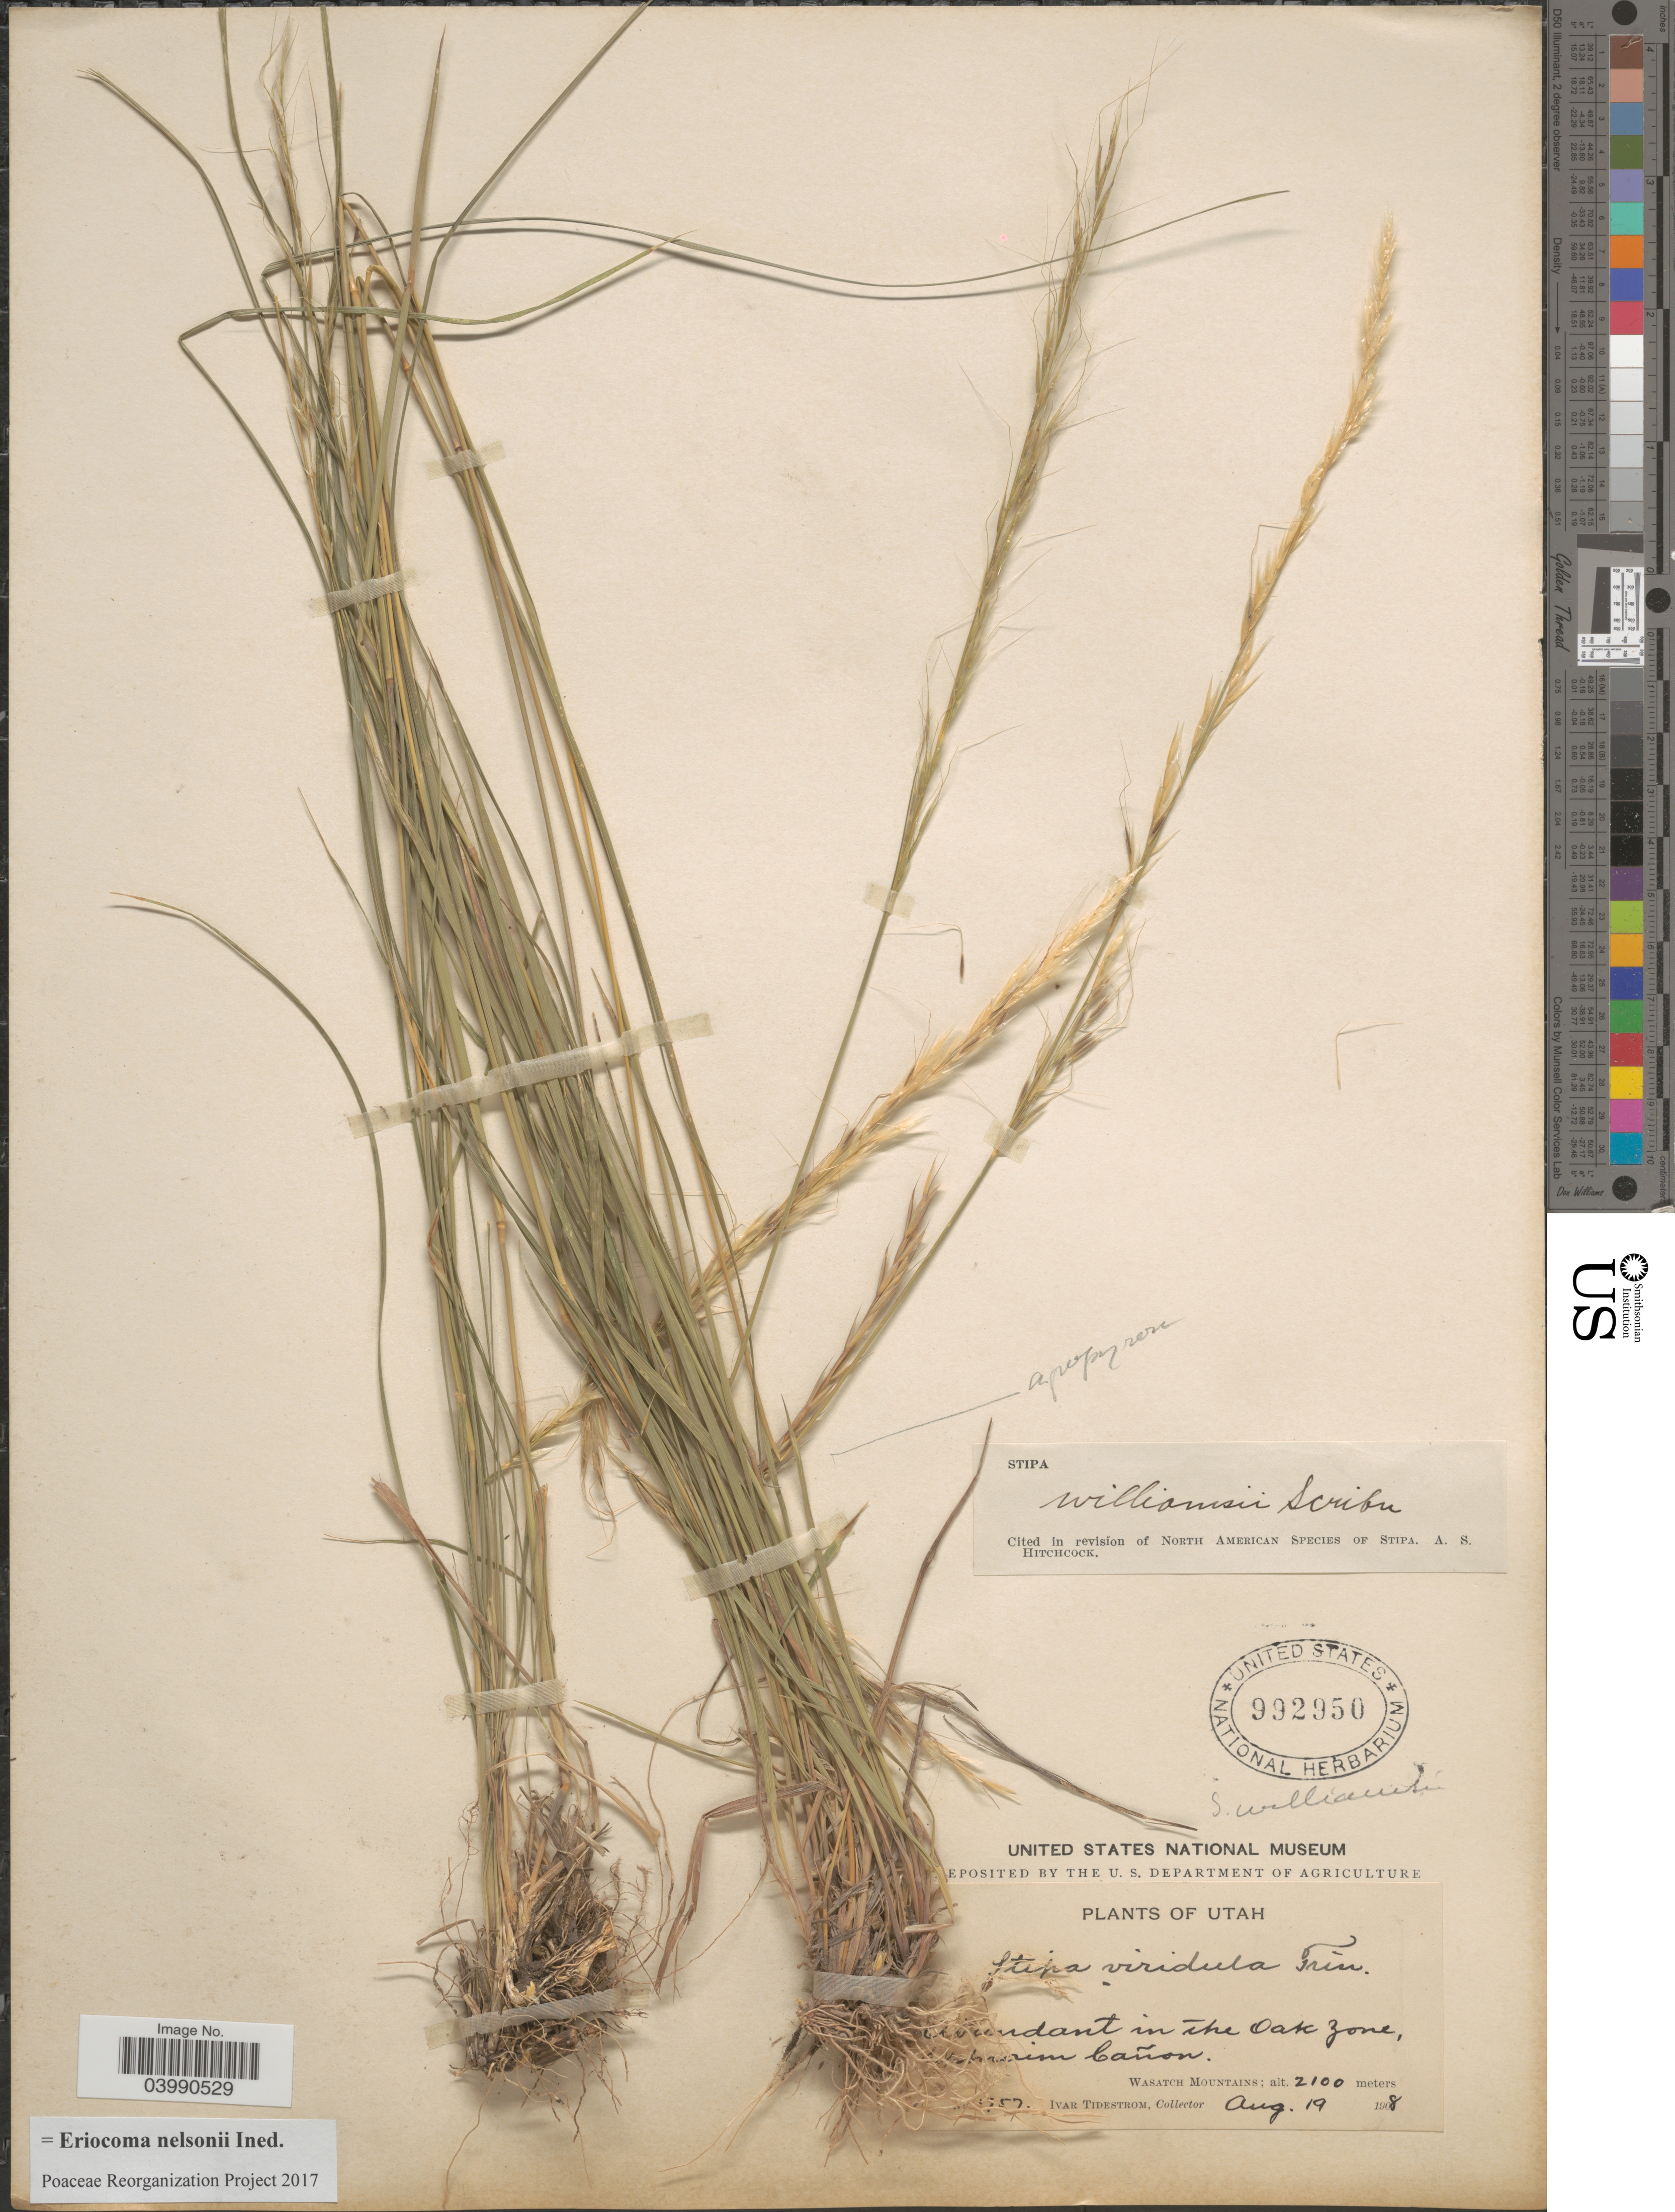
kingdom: Plantae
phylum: Tracheophyta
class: Liliopsida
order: Poales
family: Poaceae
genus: Eriocoma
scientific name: Eriocoma nelsonii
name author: (Scribn.) Romasch.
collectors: I. F. Tidestrom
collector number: !57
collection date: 1908-08-19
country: United States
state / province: Utah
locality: In the Oak Zone, Ephraim Cañon. Wasatch Mountains.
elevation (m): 2100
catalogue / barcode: US 992950